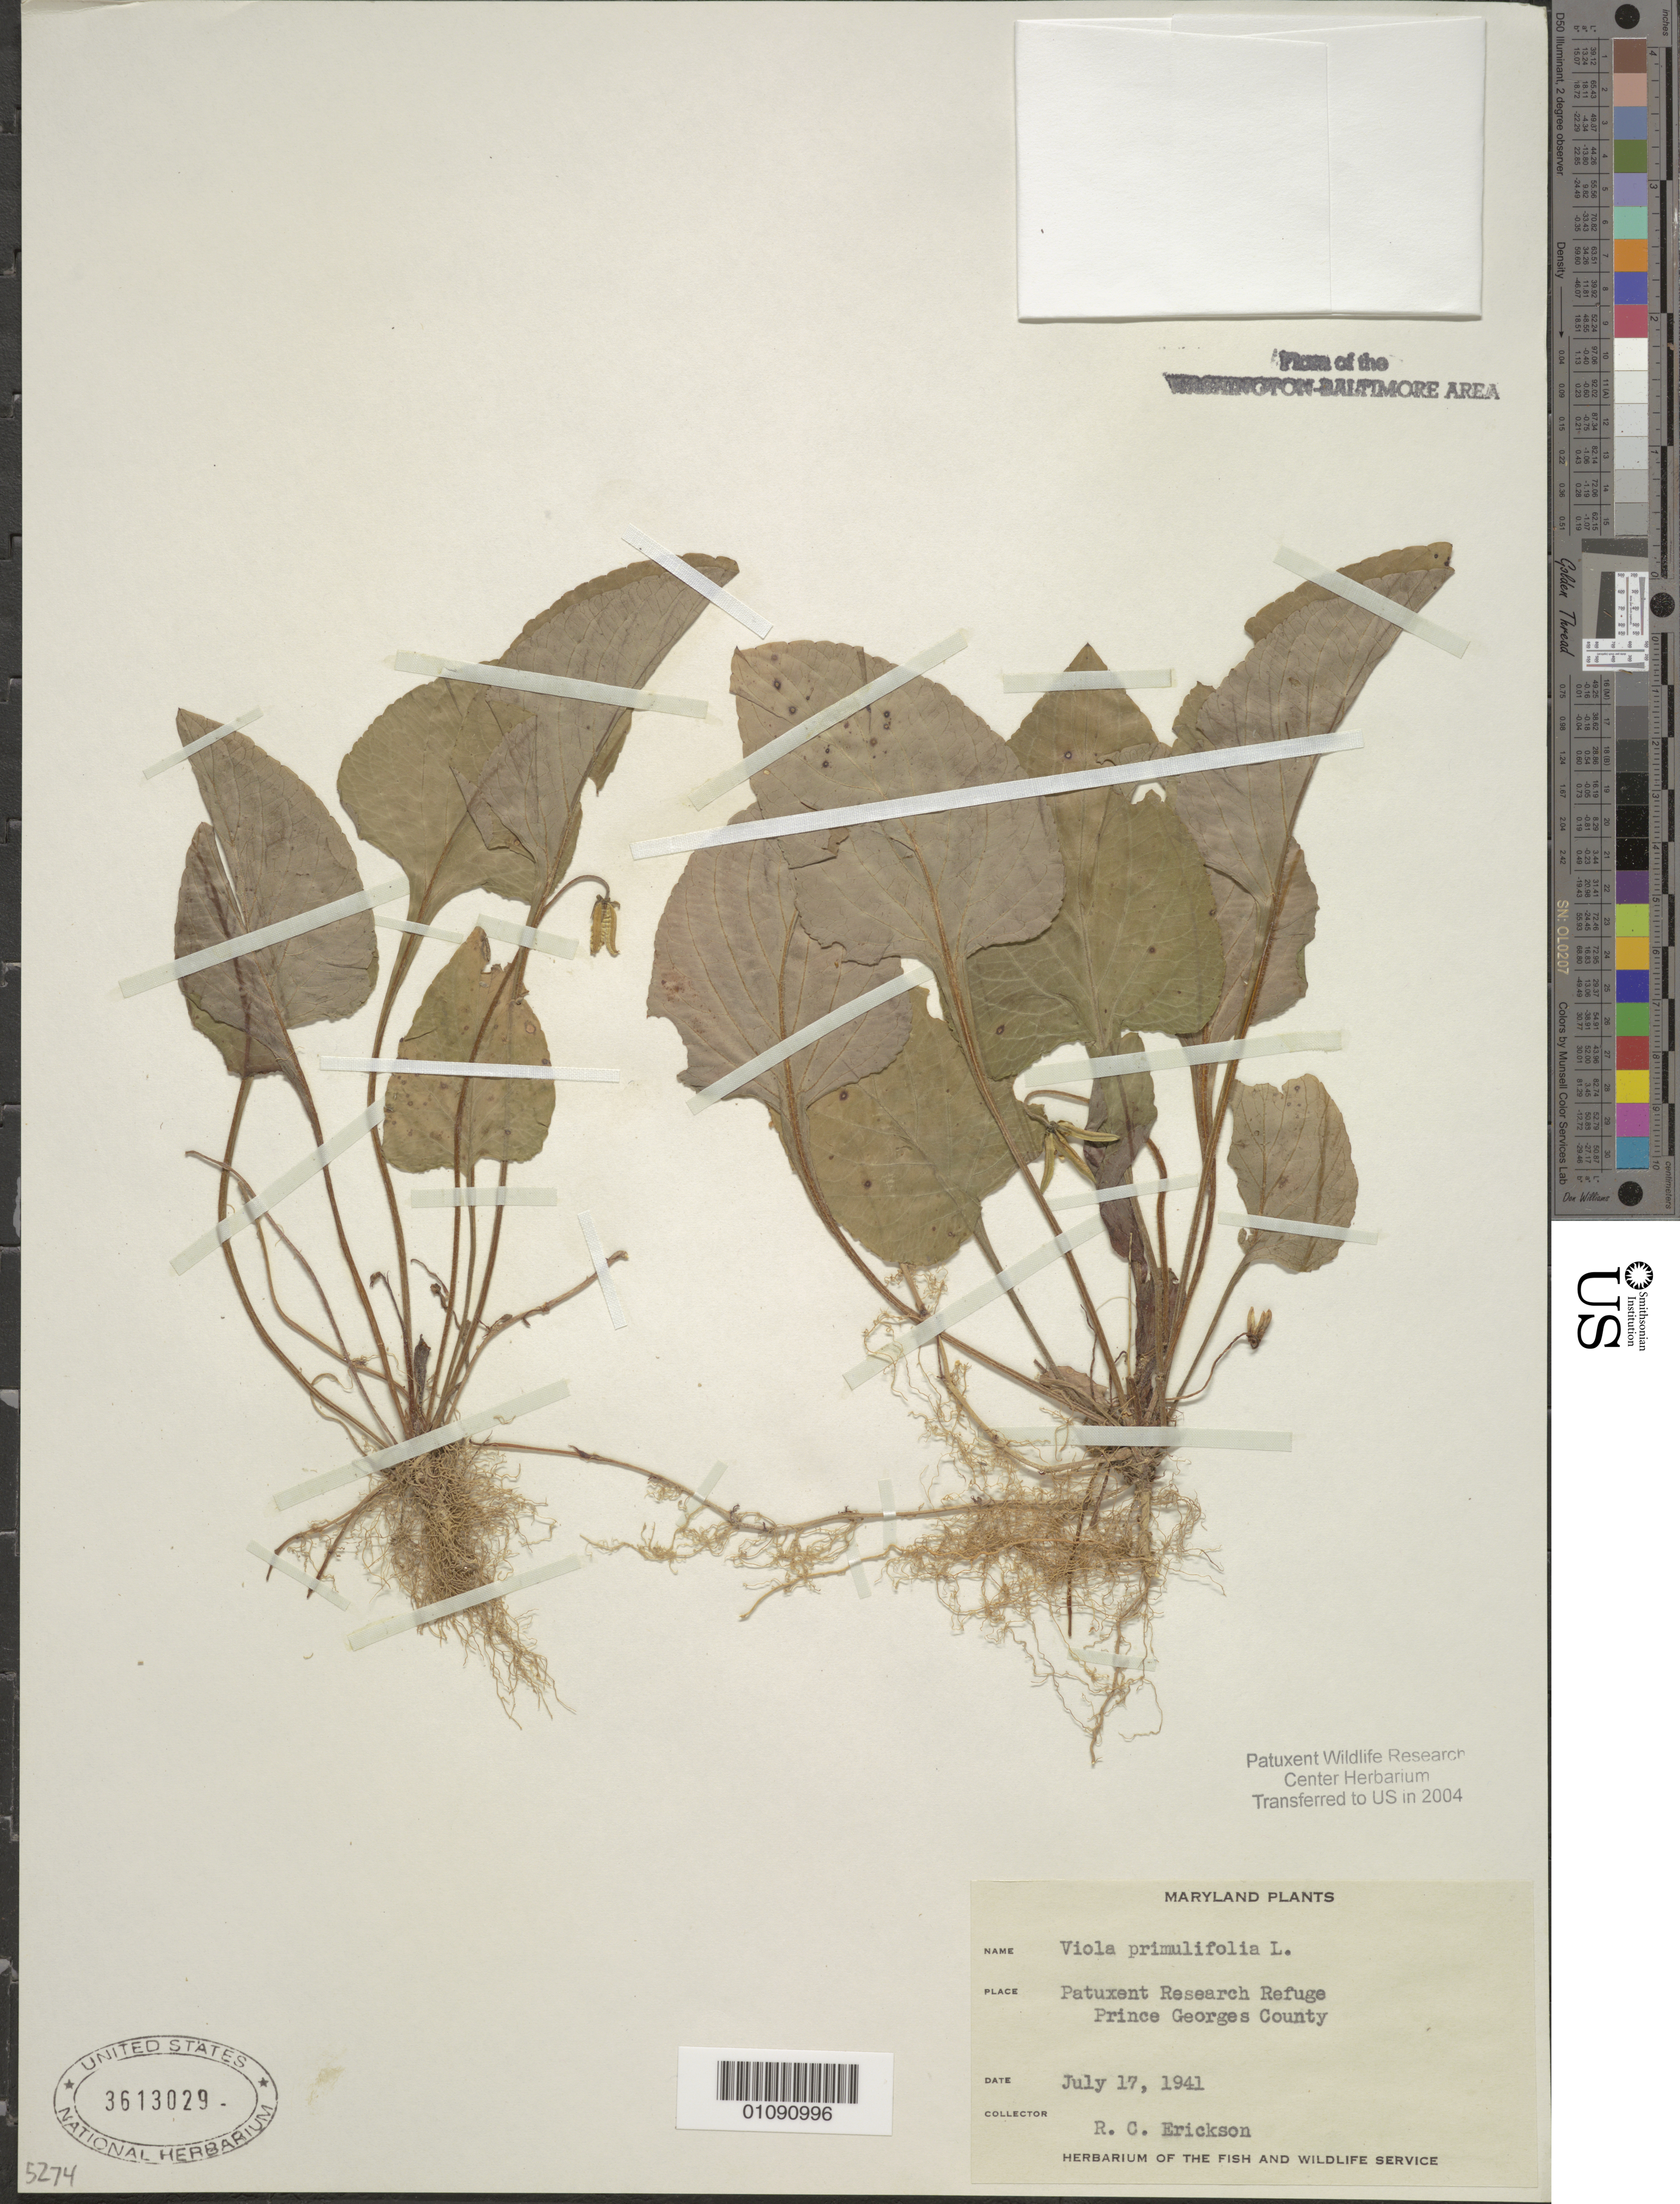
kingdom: Plantae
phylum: Tracheophyta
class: Magnoliopsida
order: Malpighiales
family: Violaceae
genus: Viola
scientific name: Viola primulifolia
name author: L.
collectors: R. Erickson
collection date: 1941-07-17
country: United States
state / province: Maryland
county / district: Prince George's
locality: Patuxent Wildlife Refuge.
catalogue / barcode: US 3613029